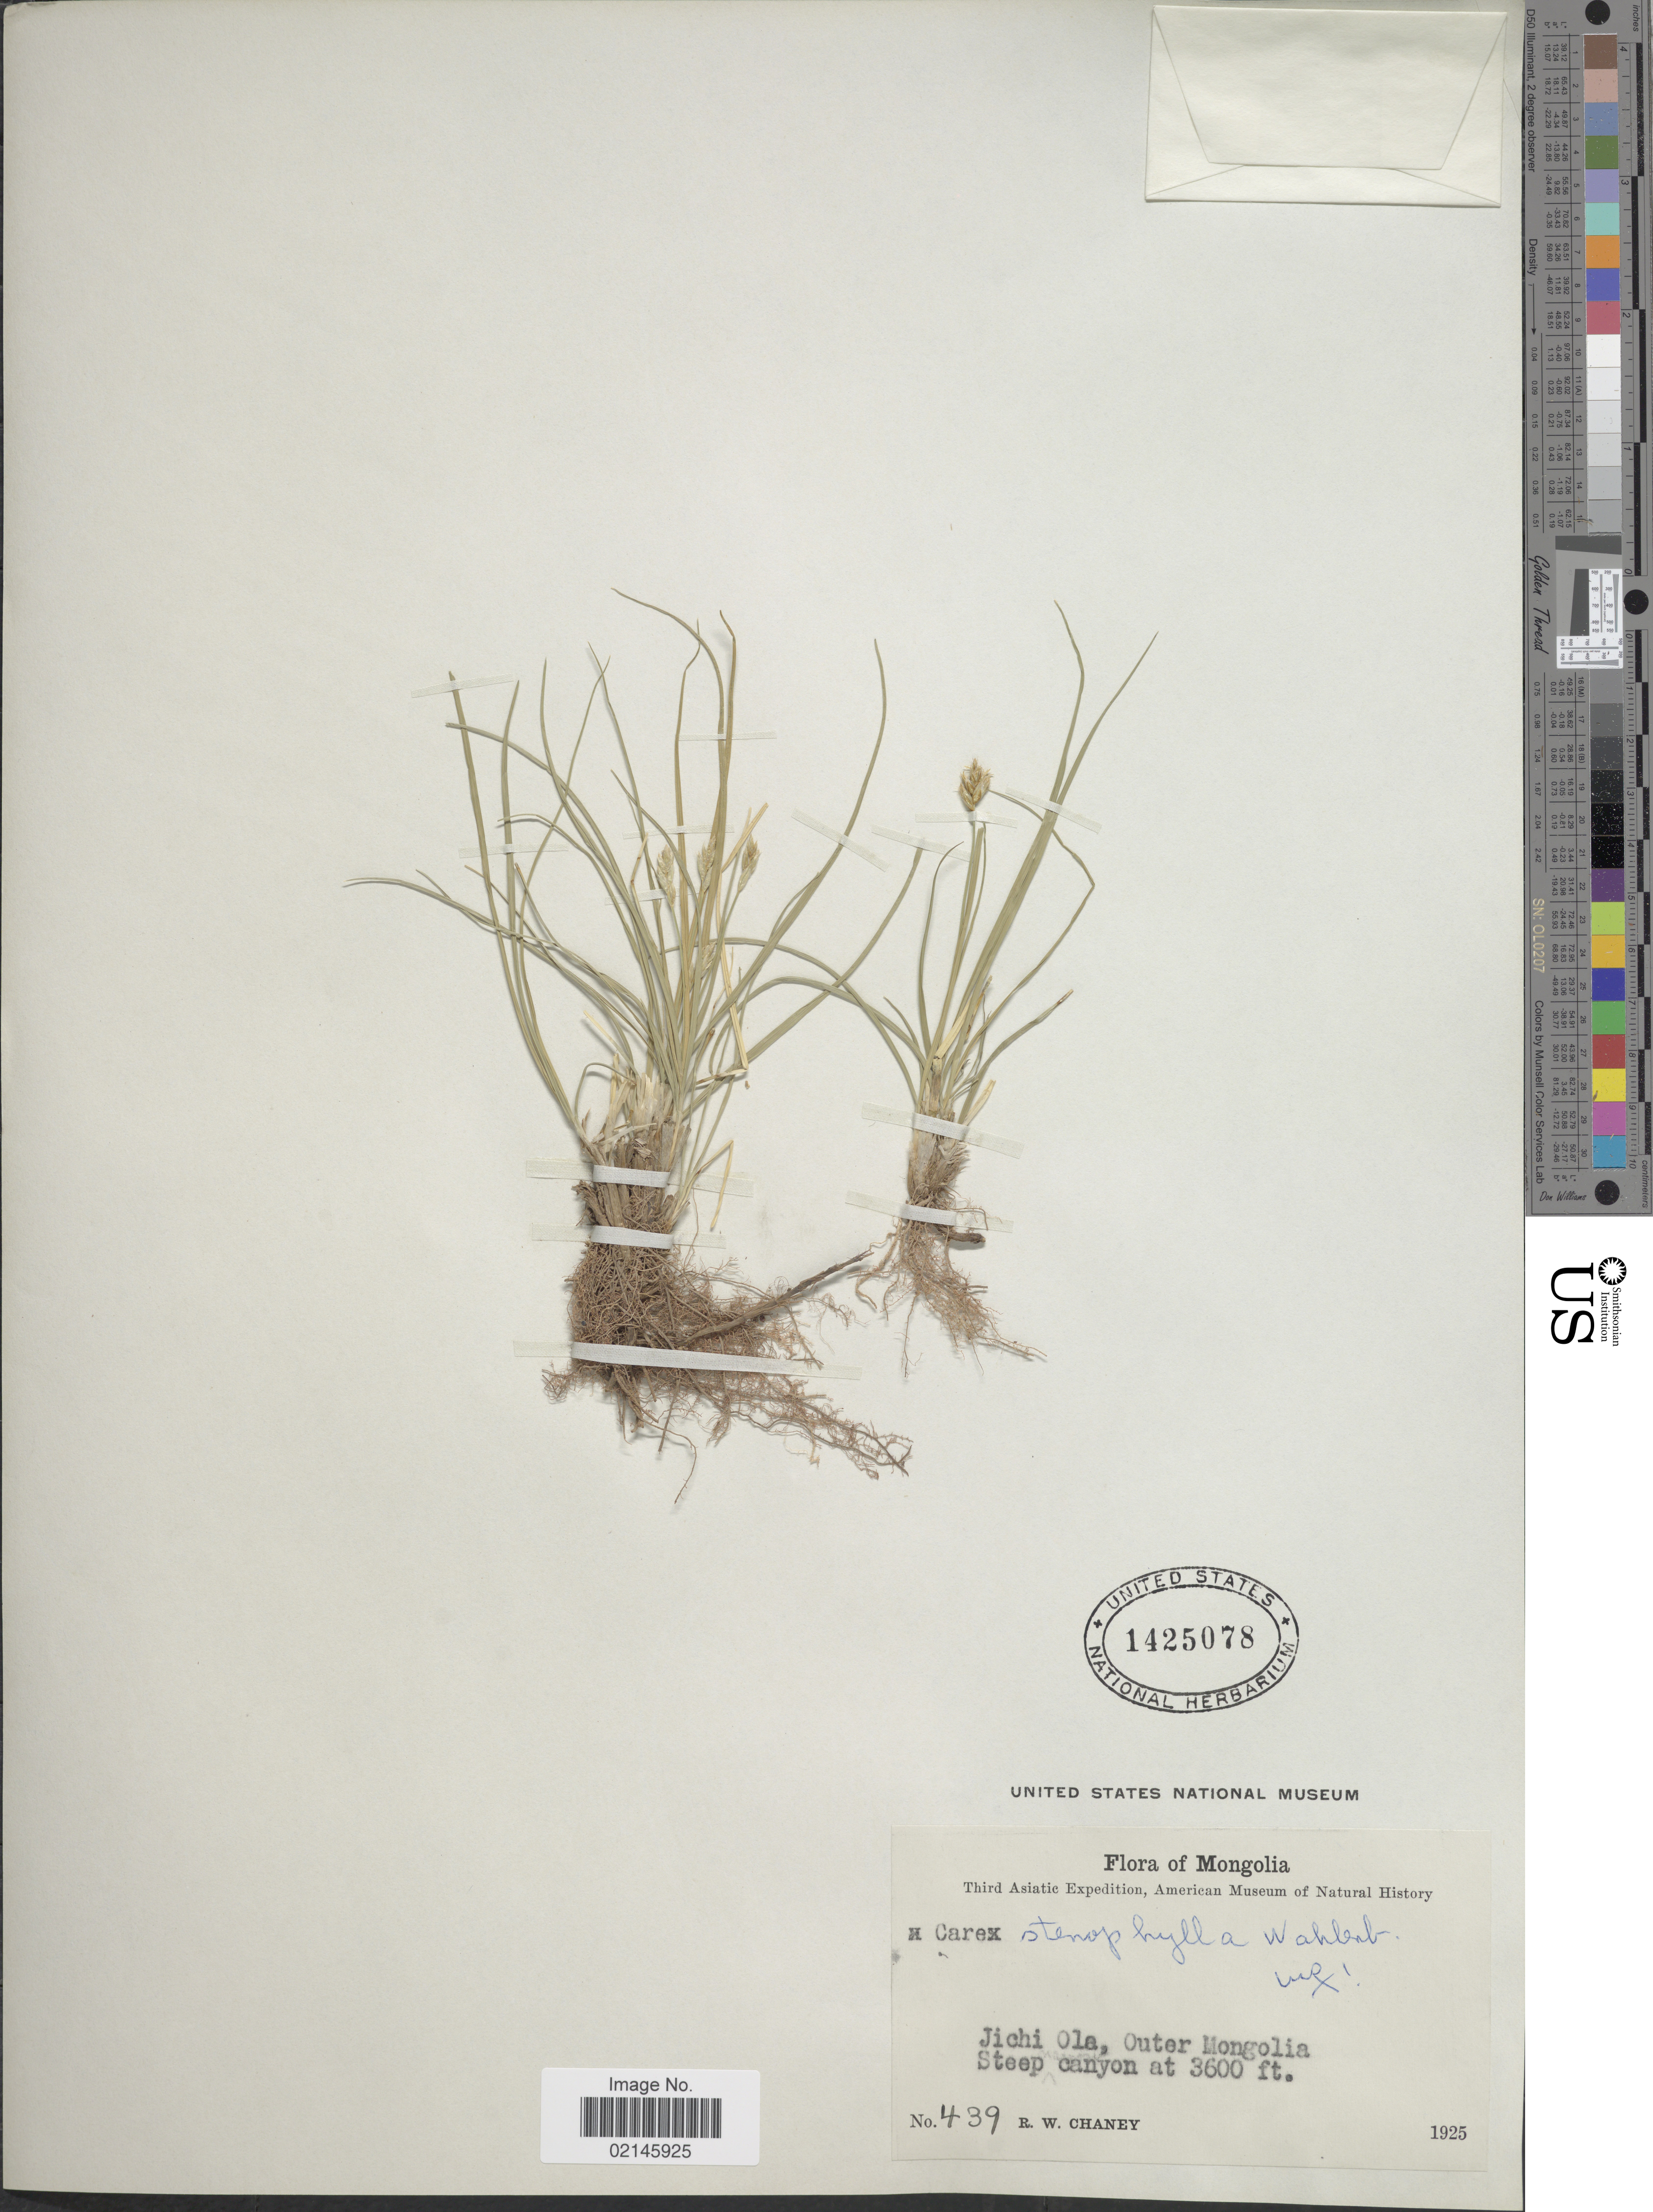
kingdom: Plantae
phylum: Tracheophyta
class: Liliopsida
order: Poales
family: Cyperaceae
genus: Carex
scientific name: Carex stenophylla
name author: Wahlenb.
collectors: R. Chaney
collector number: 439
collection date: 1925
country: Mongolia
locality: Mongolia. Jichi Ola, Outer Mongolia, Steep Canyon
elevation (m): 1097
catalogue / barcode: US 1425078